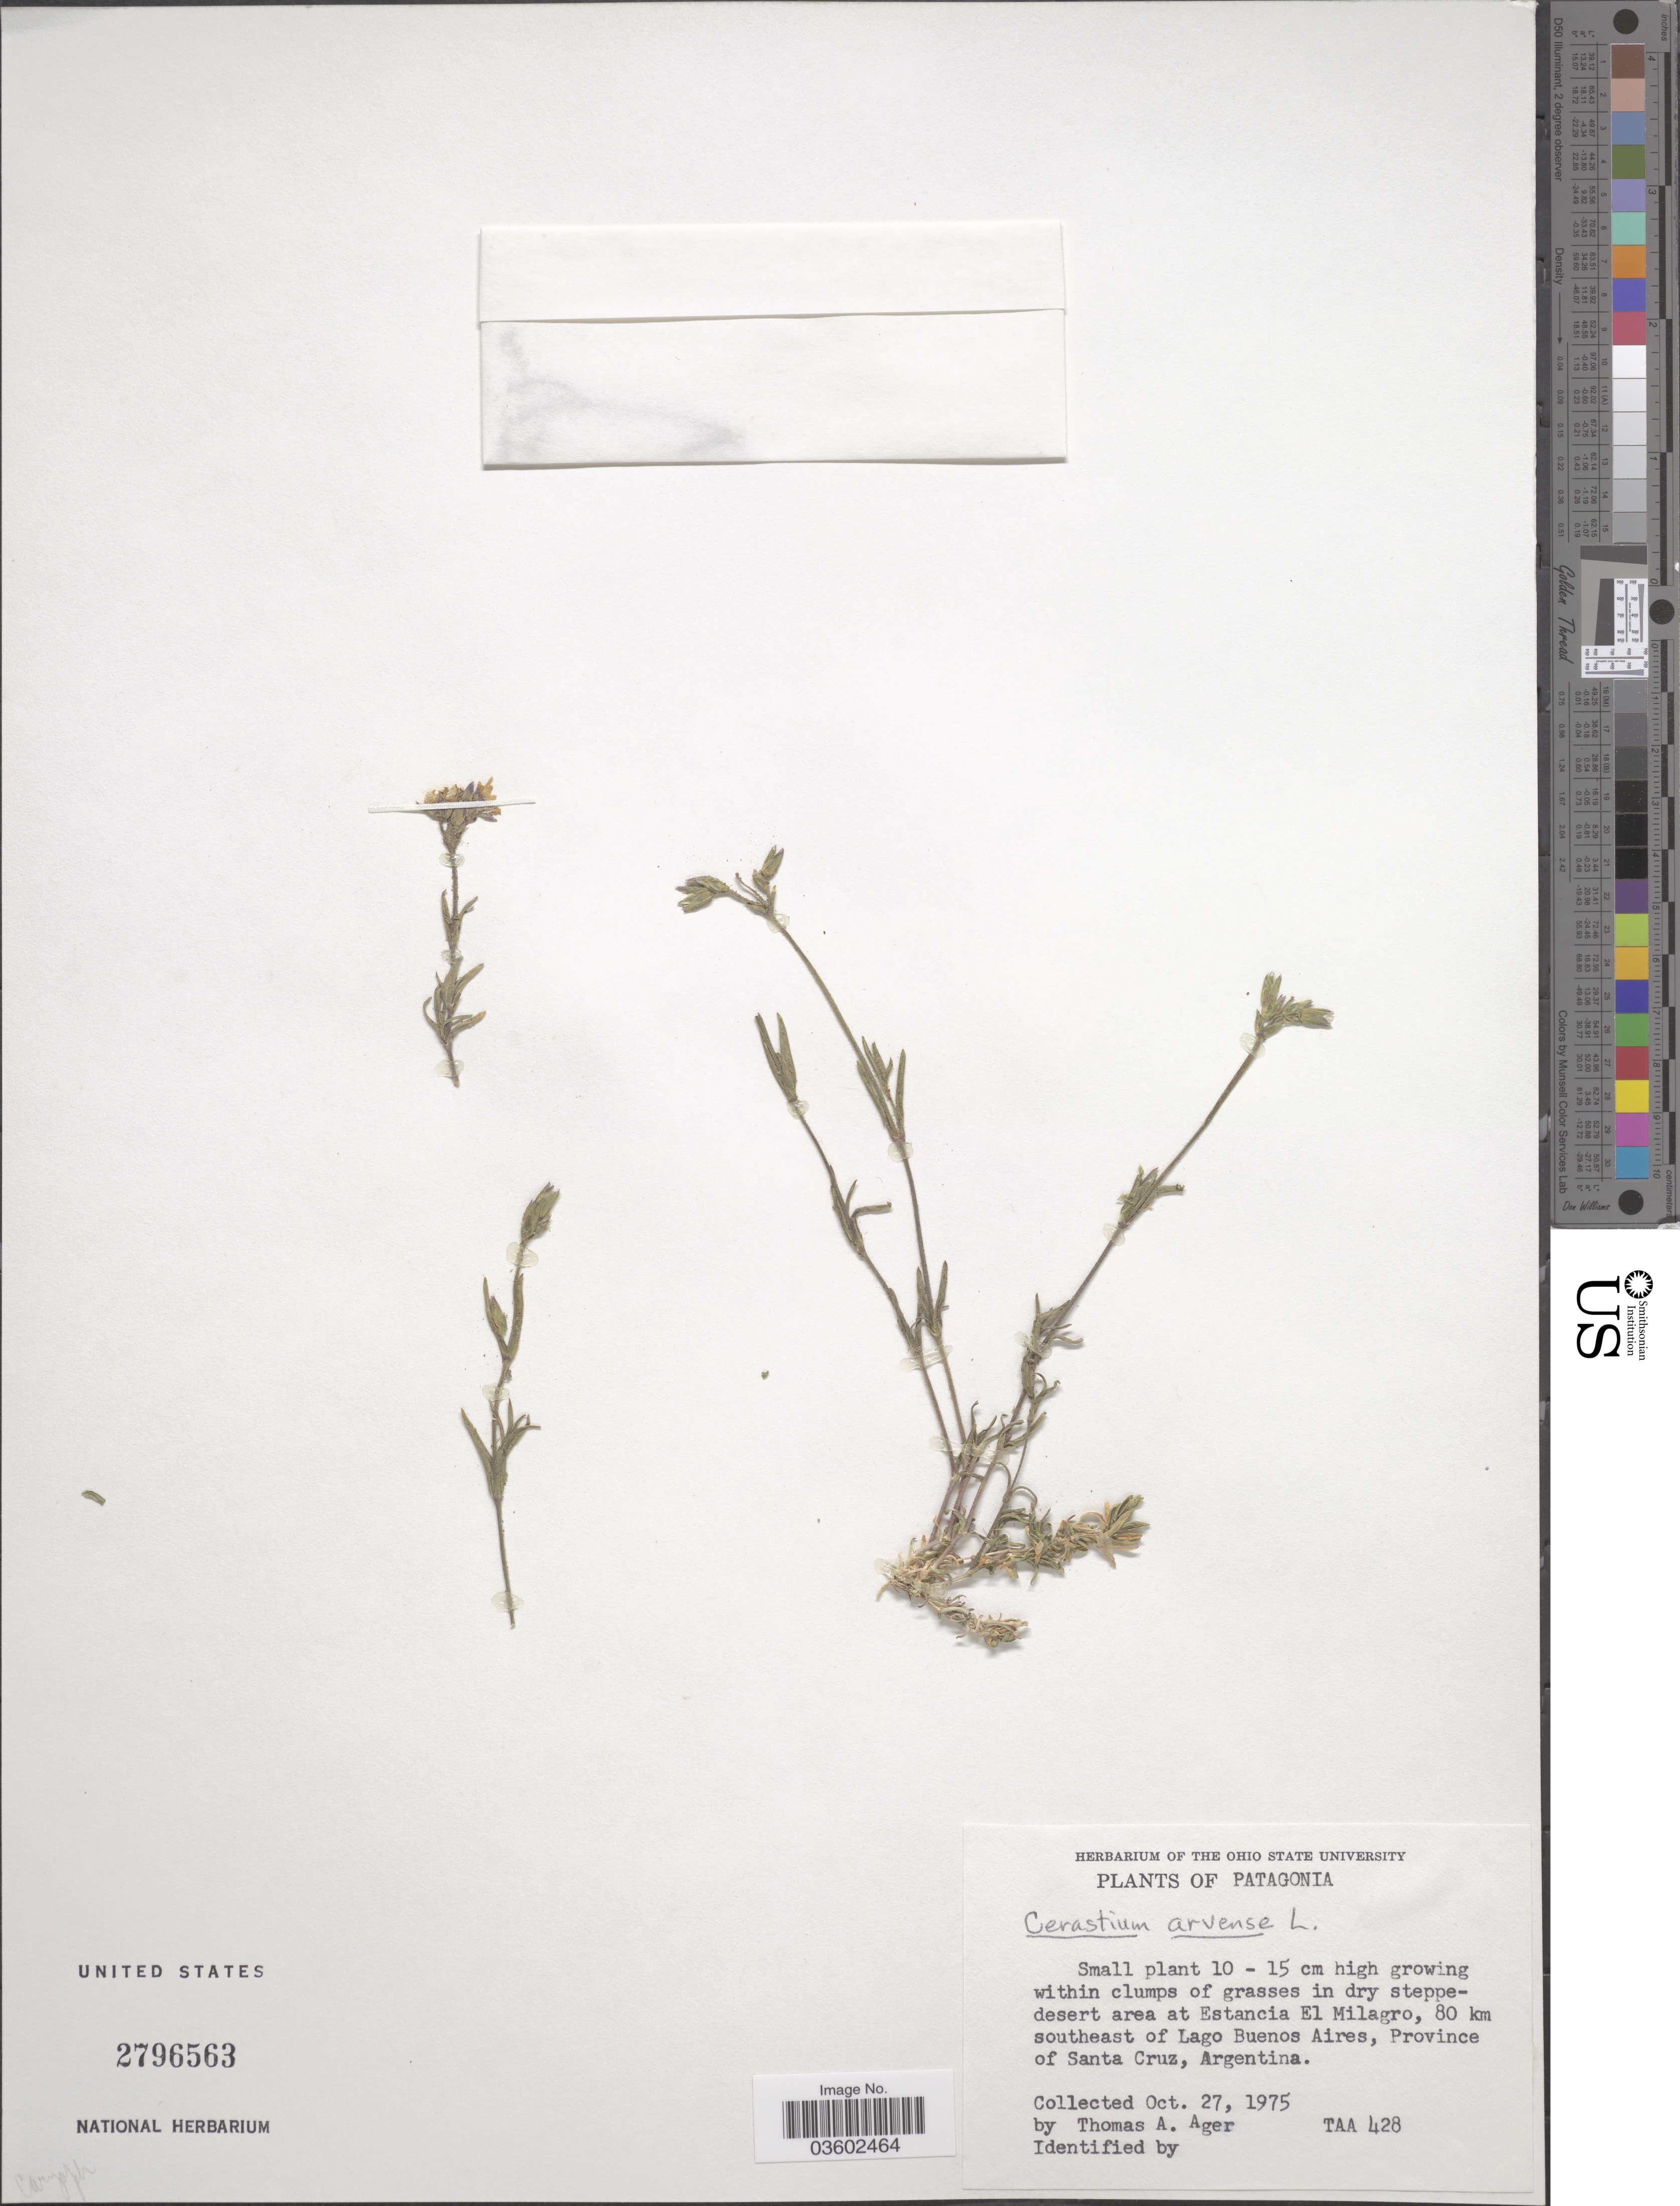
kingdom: Plantae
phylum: Tracheophyta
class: Magnoliopsida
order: Caryophyllales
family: Caryophyllaceae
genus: Cerastium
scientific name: Cerastium arvense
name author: L.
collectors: T. A. Ager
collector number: TAA 428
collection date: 1975-10-27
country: Argentina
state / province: Santa Cruz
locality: Patagonia. Dry steppedesert area at Estancia El Milagro, 80 km southeast of Lago Buenos Aires.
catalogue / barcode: US 2796563